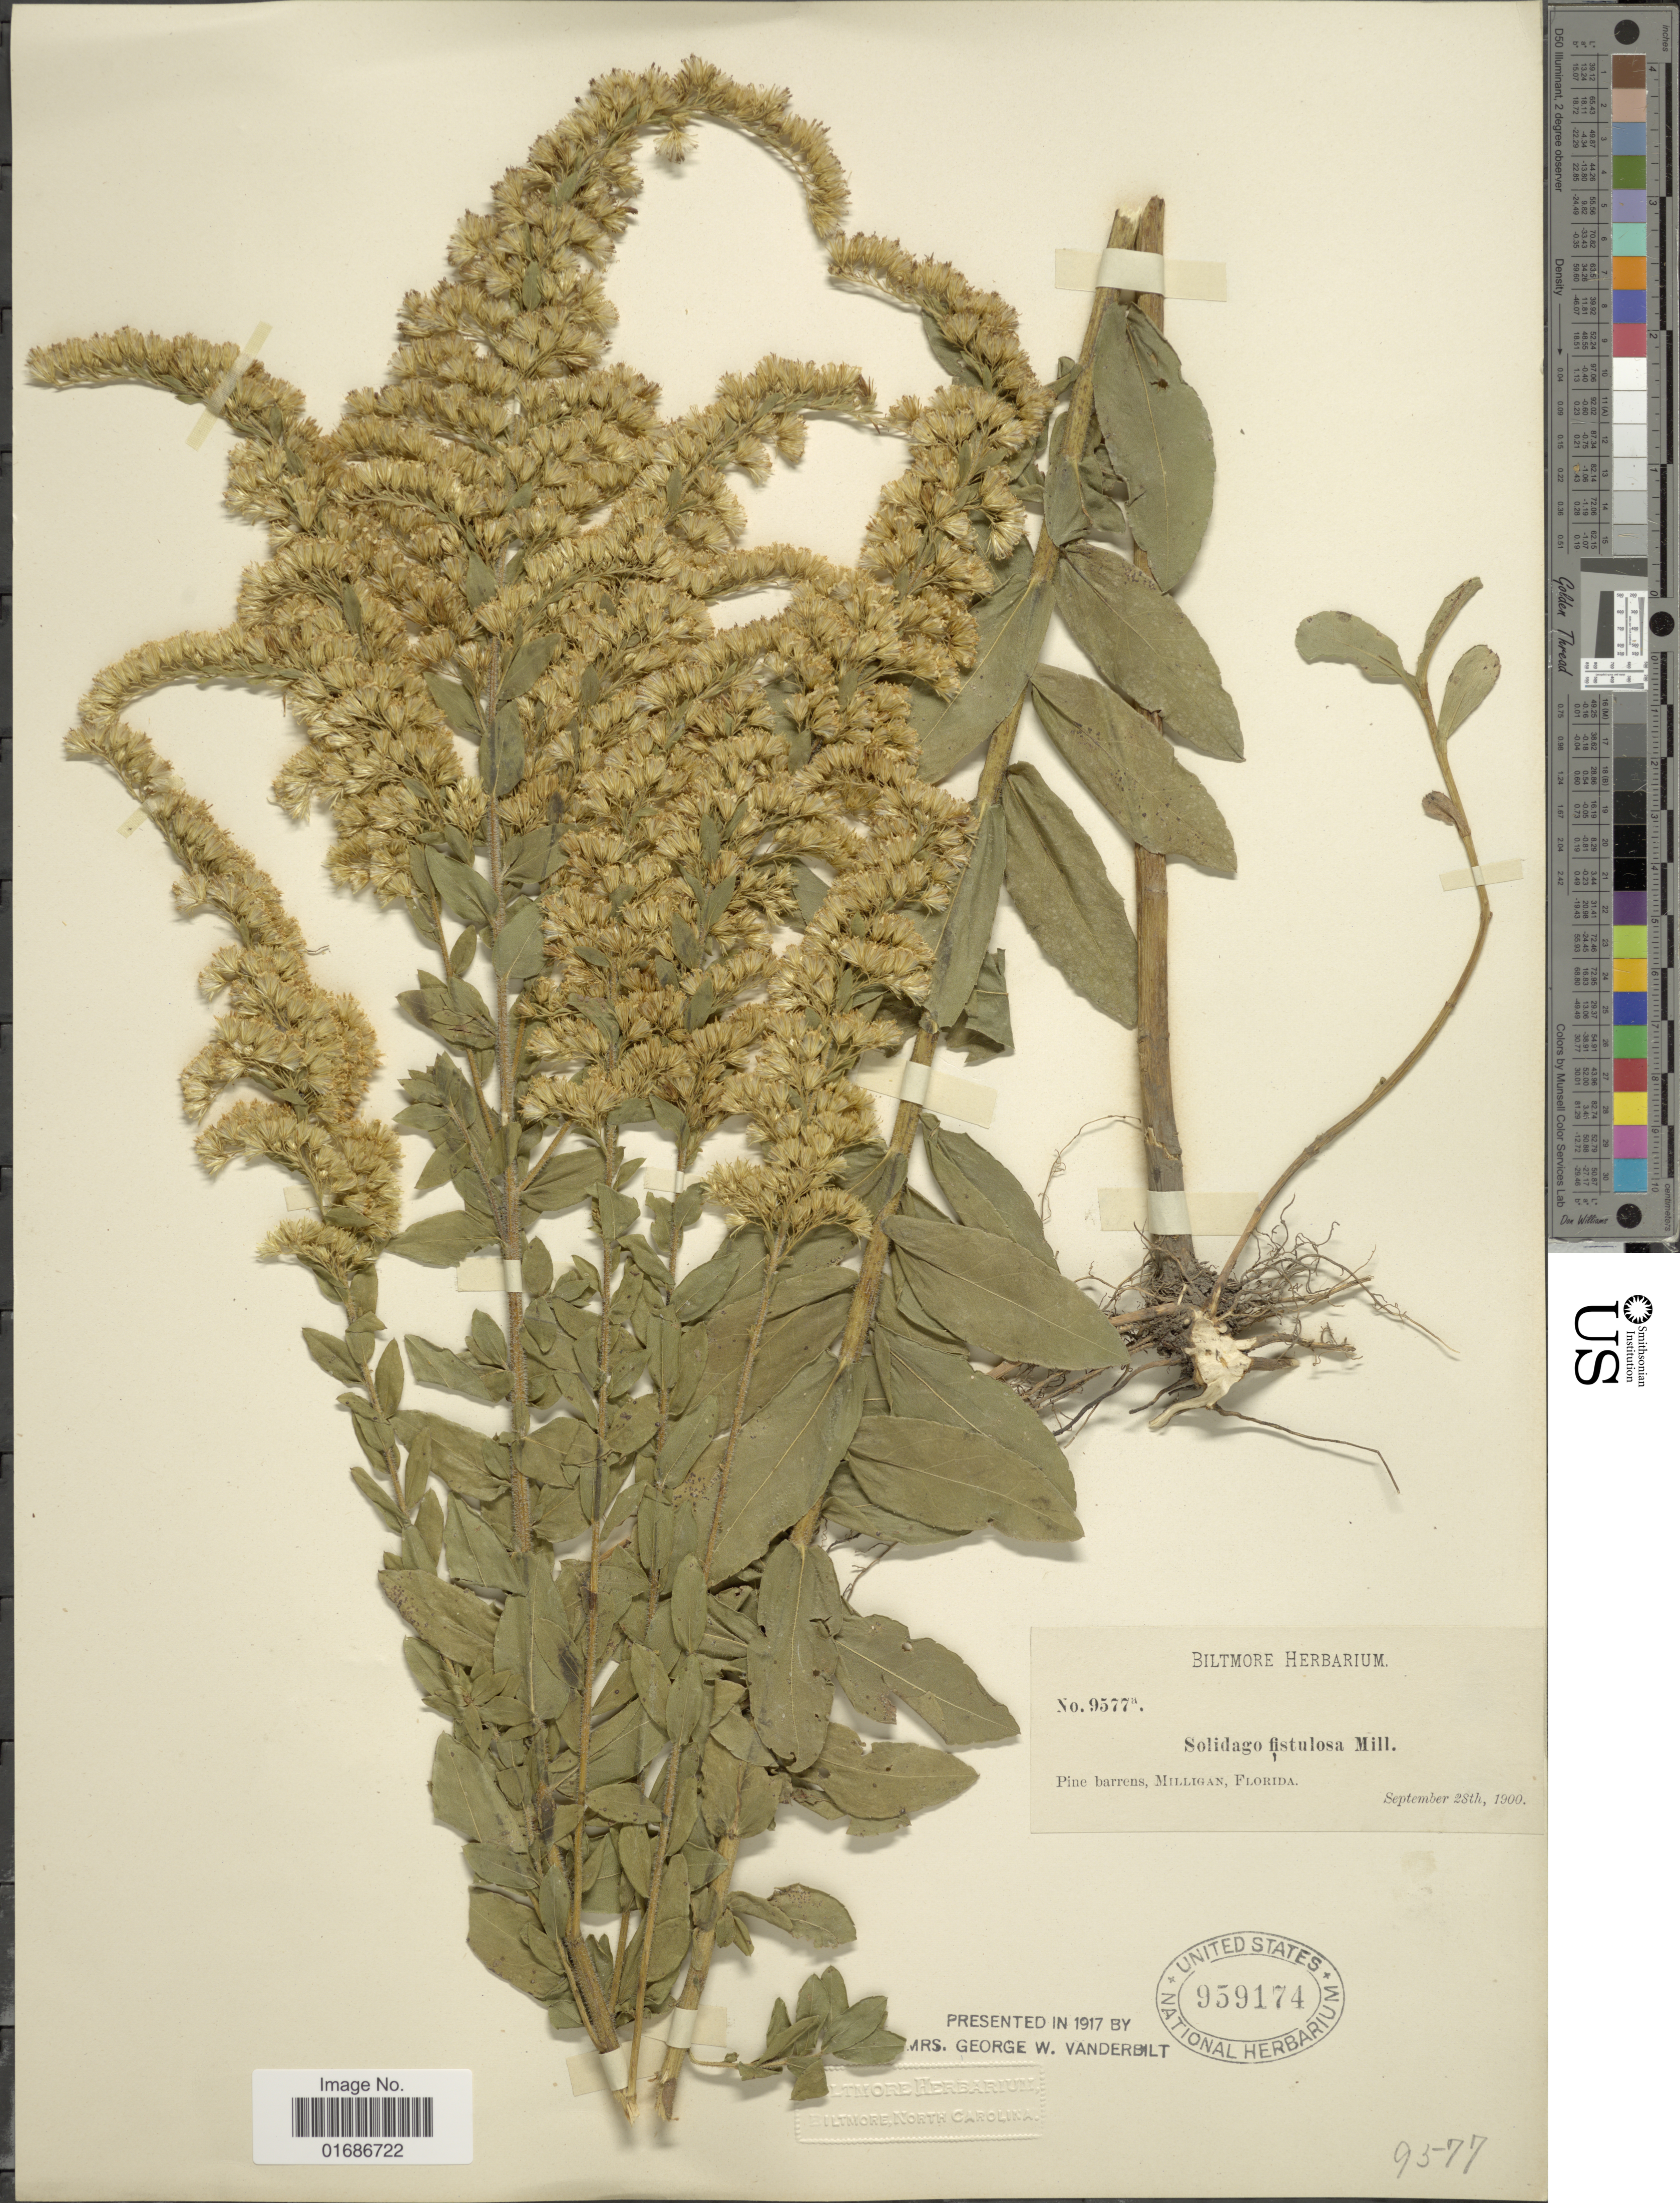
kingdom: Plantae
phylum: Tracheophyta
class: Magnoliopsida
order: Asterales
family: Asteraceae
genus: Solidago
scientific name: Solidago fistulosa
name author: Mill.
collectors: ex herb. Biltmore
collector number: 9577a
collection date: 1900-09-28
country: United States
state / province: Florida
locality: Pine barrens, Milligan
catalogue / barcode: US 959174